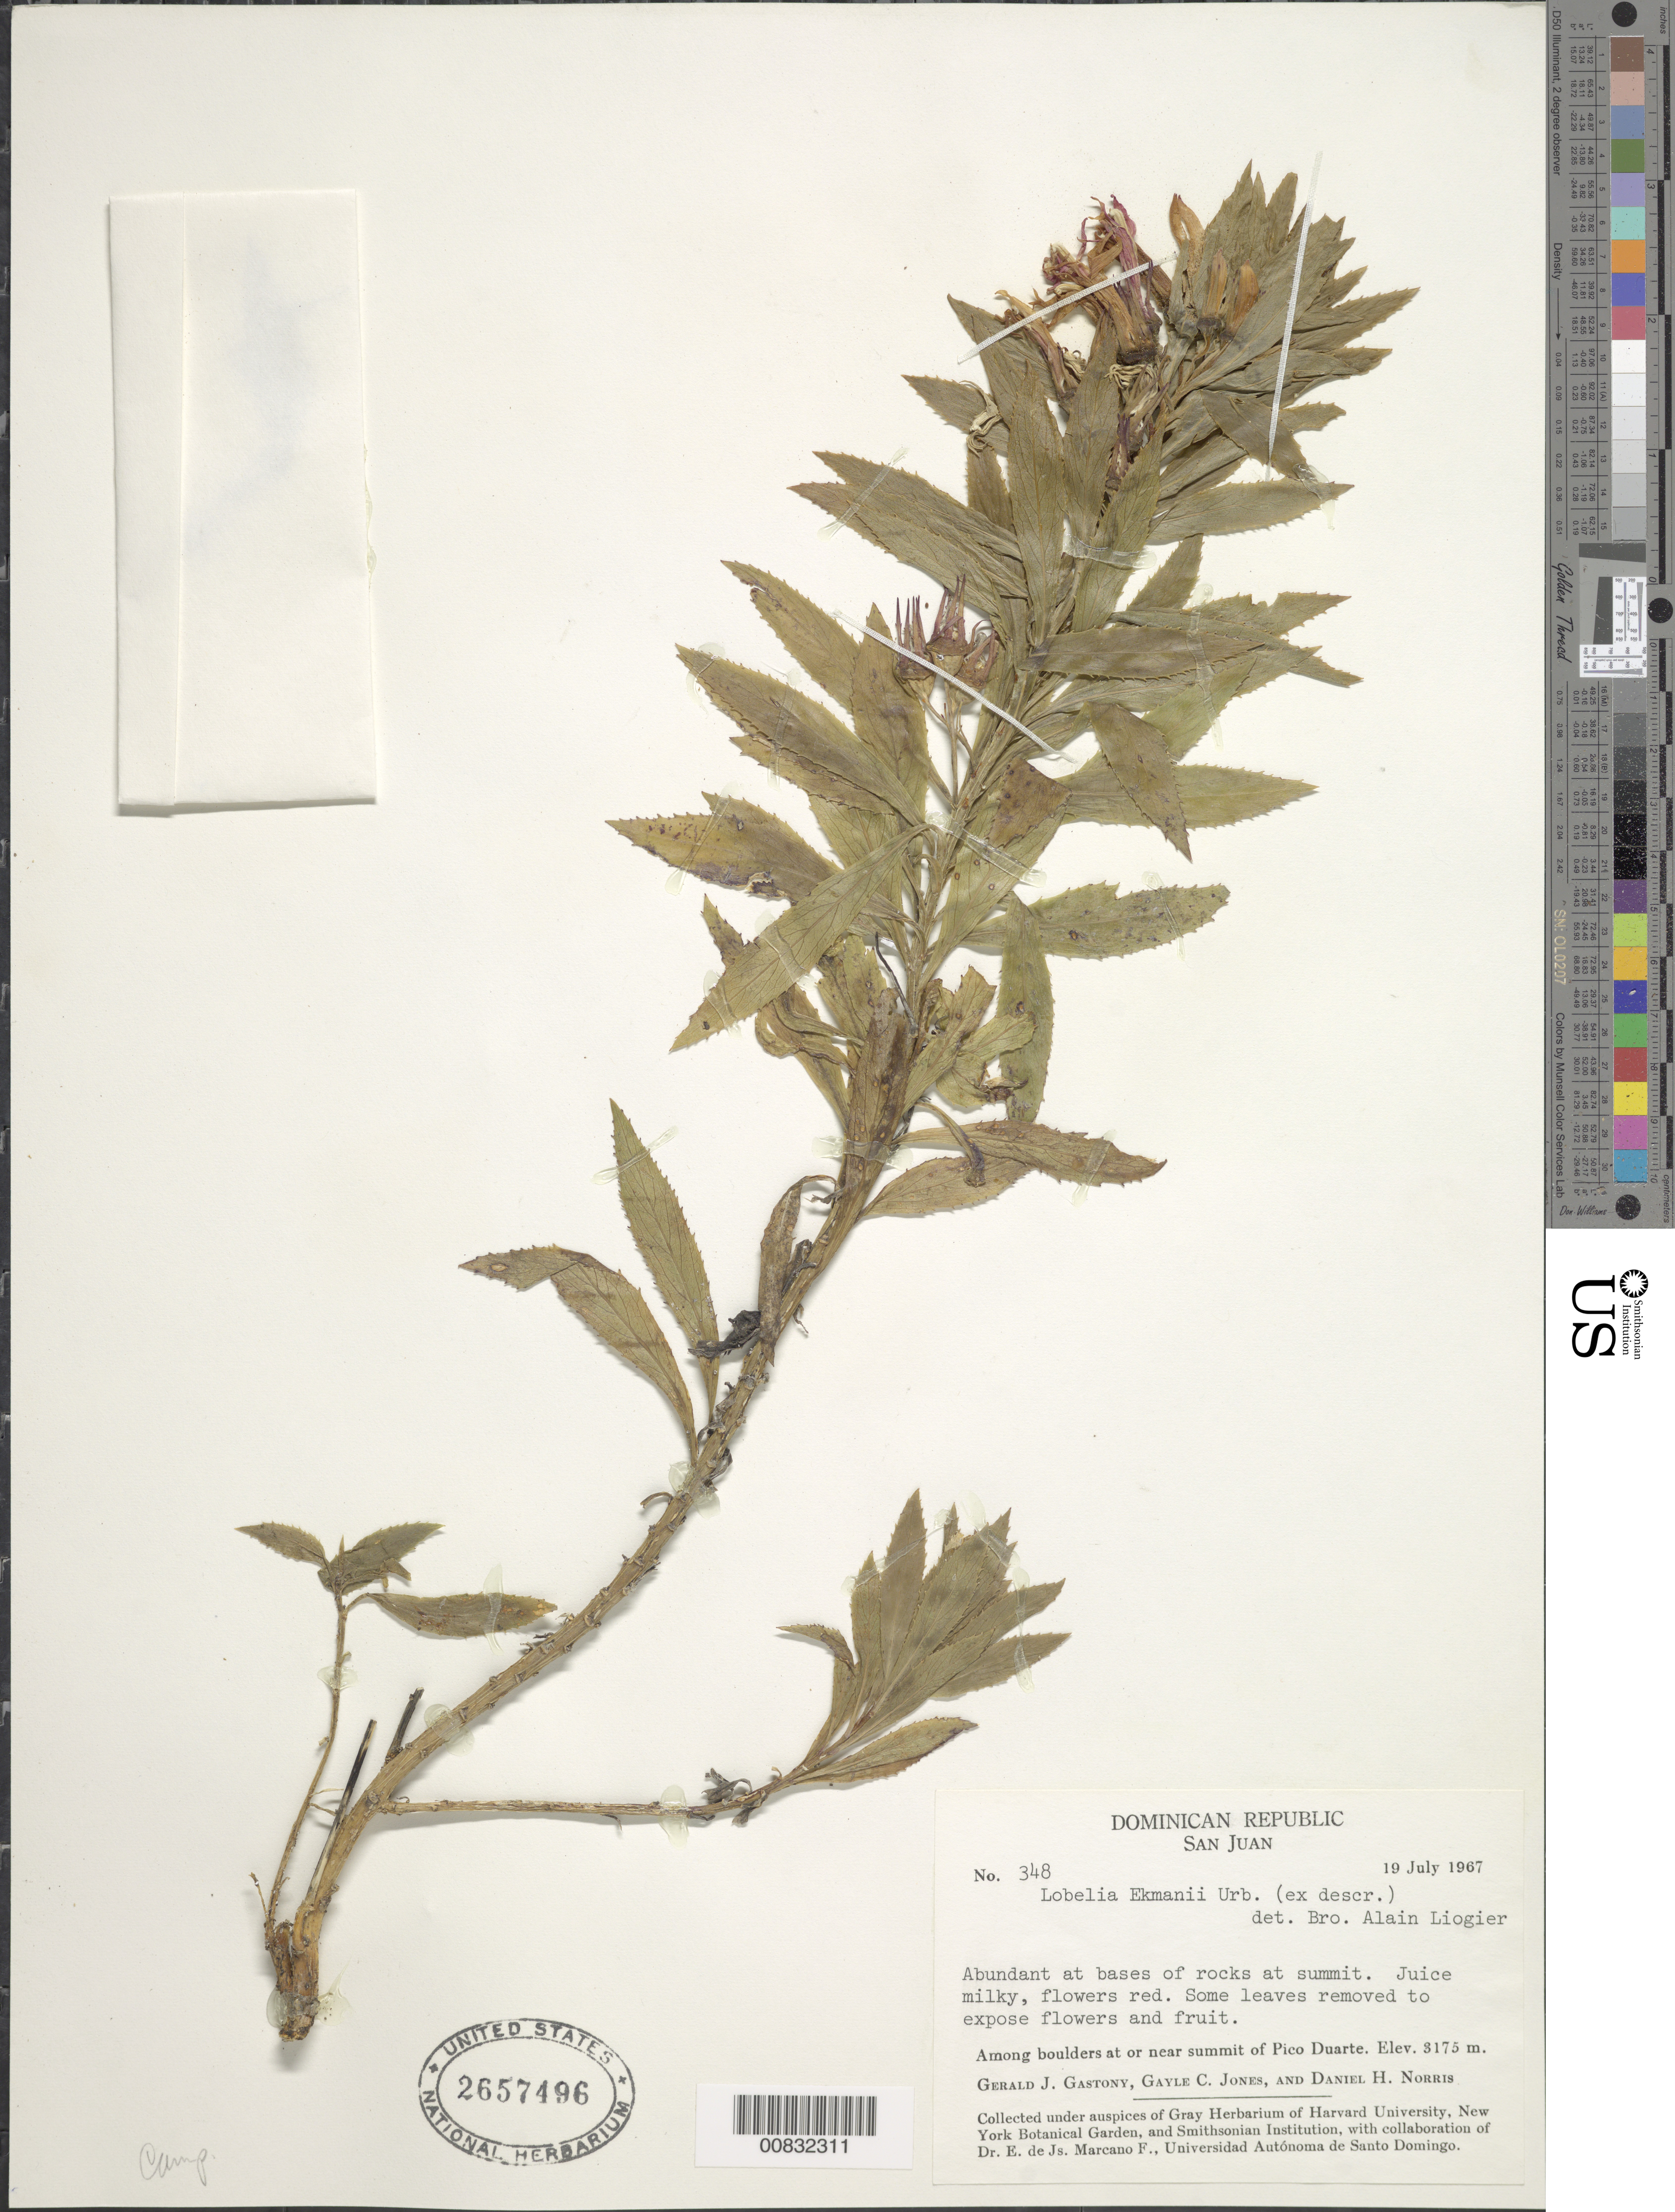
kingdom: Plantae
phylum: Tracheophyta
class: Magnoliopsida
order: Asterales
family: Campanulaceae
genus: Lobelia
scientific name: Lobelia ekmanii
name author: Urb.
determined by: Liogier, Alain H.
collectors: G. Gastony, G. C. Jones & D. H. Norris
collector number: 348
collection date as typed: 19 Jul 1967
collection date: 1967-07-19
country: Dominican Republic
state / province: San Juan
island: Hispaniola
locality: Pico Duarte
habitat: At bases of rocks at summit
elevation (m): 3175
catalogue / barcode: US 2657496